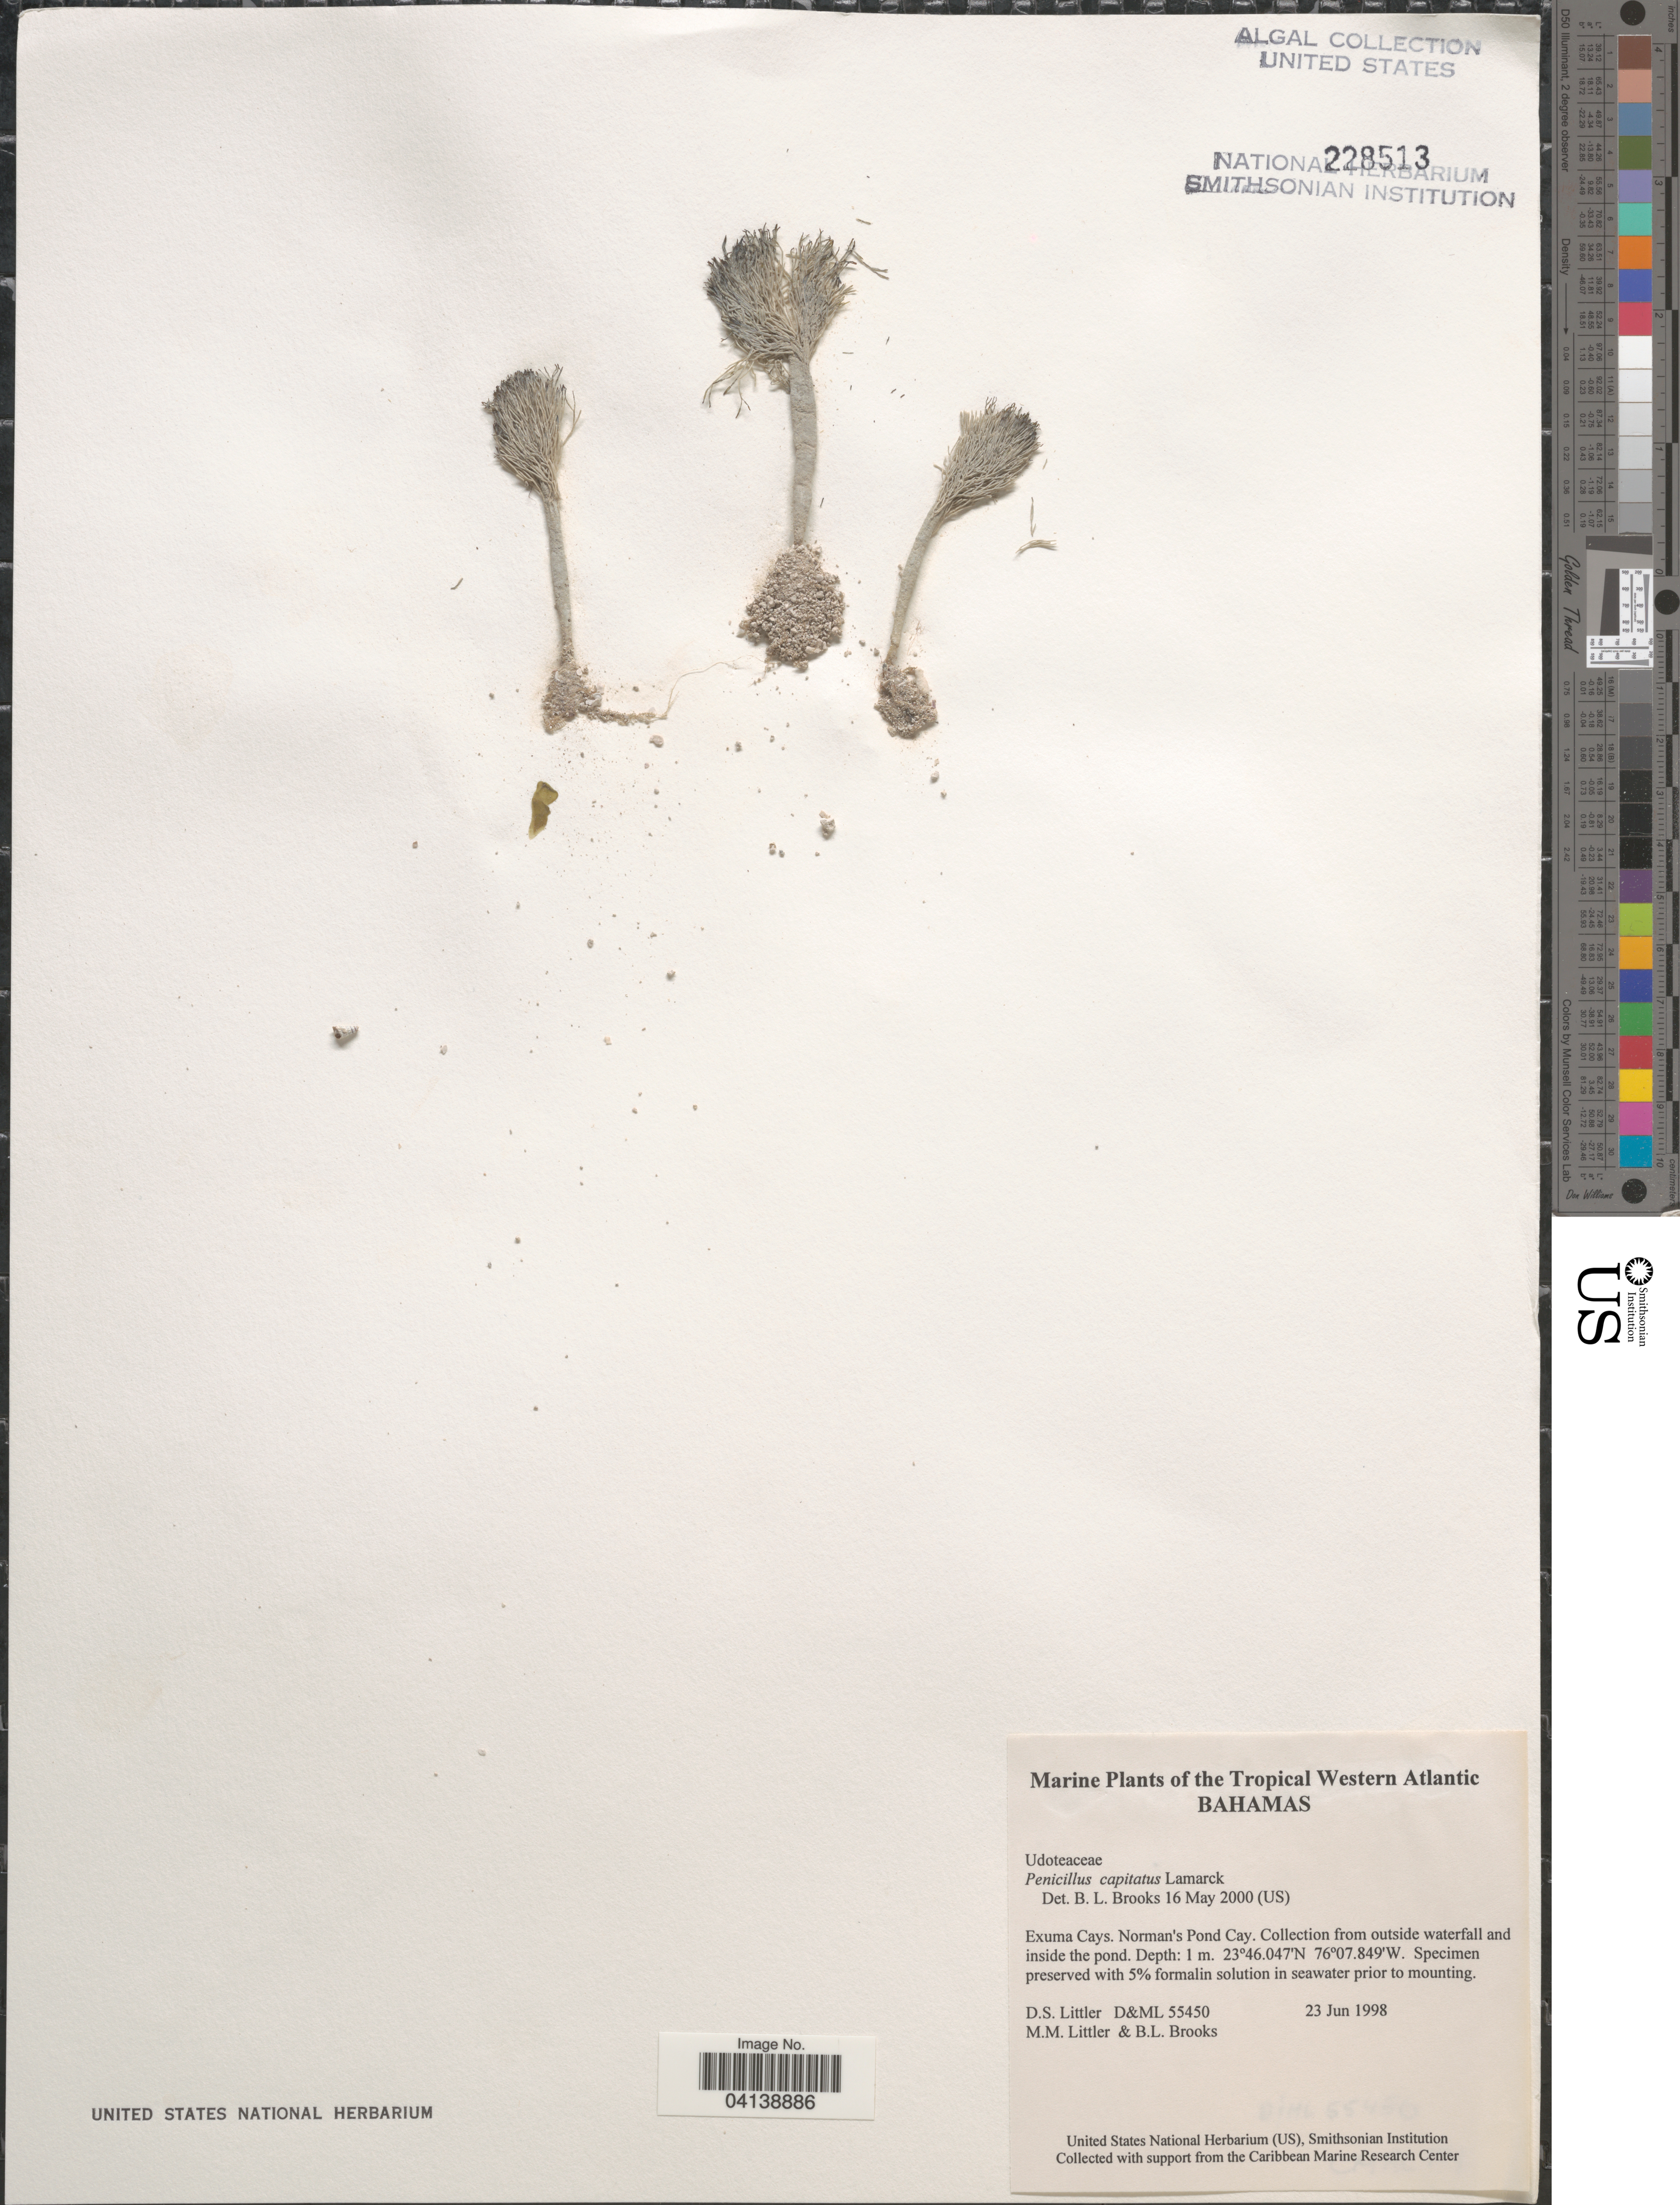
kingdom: Plantae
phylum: Chlorophyta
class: Ulvophyceae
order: Bryopsidales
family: Udoteaceae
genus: Penicillus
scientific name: Penicillus capitatus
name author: Lam.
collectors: D. S. Littler & B. Brooks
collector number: D&ML55450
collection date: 1998-06-23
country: Bahamas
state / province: Exuma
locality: The Tropical Western Atlantic. Exuma Cays. Norman's Pond Cay. Collection from outside waterfall and inside the pond.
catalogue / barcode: US 228513